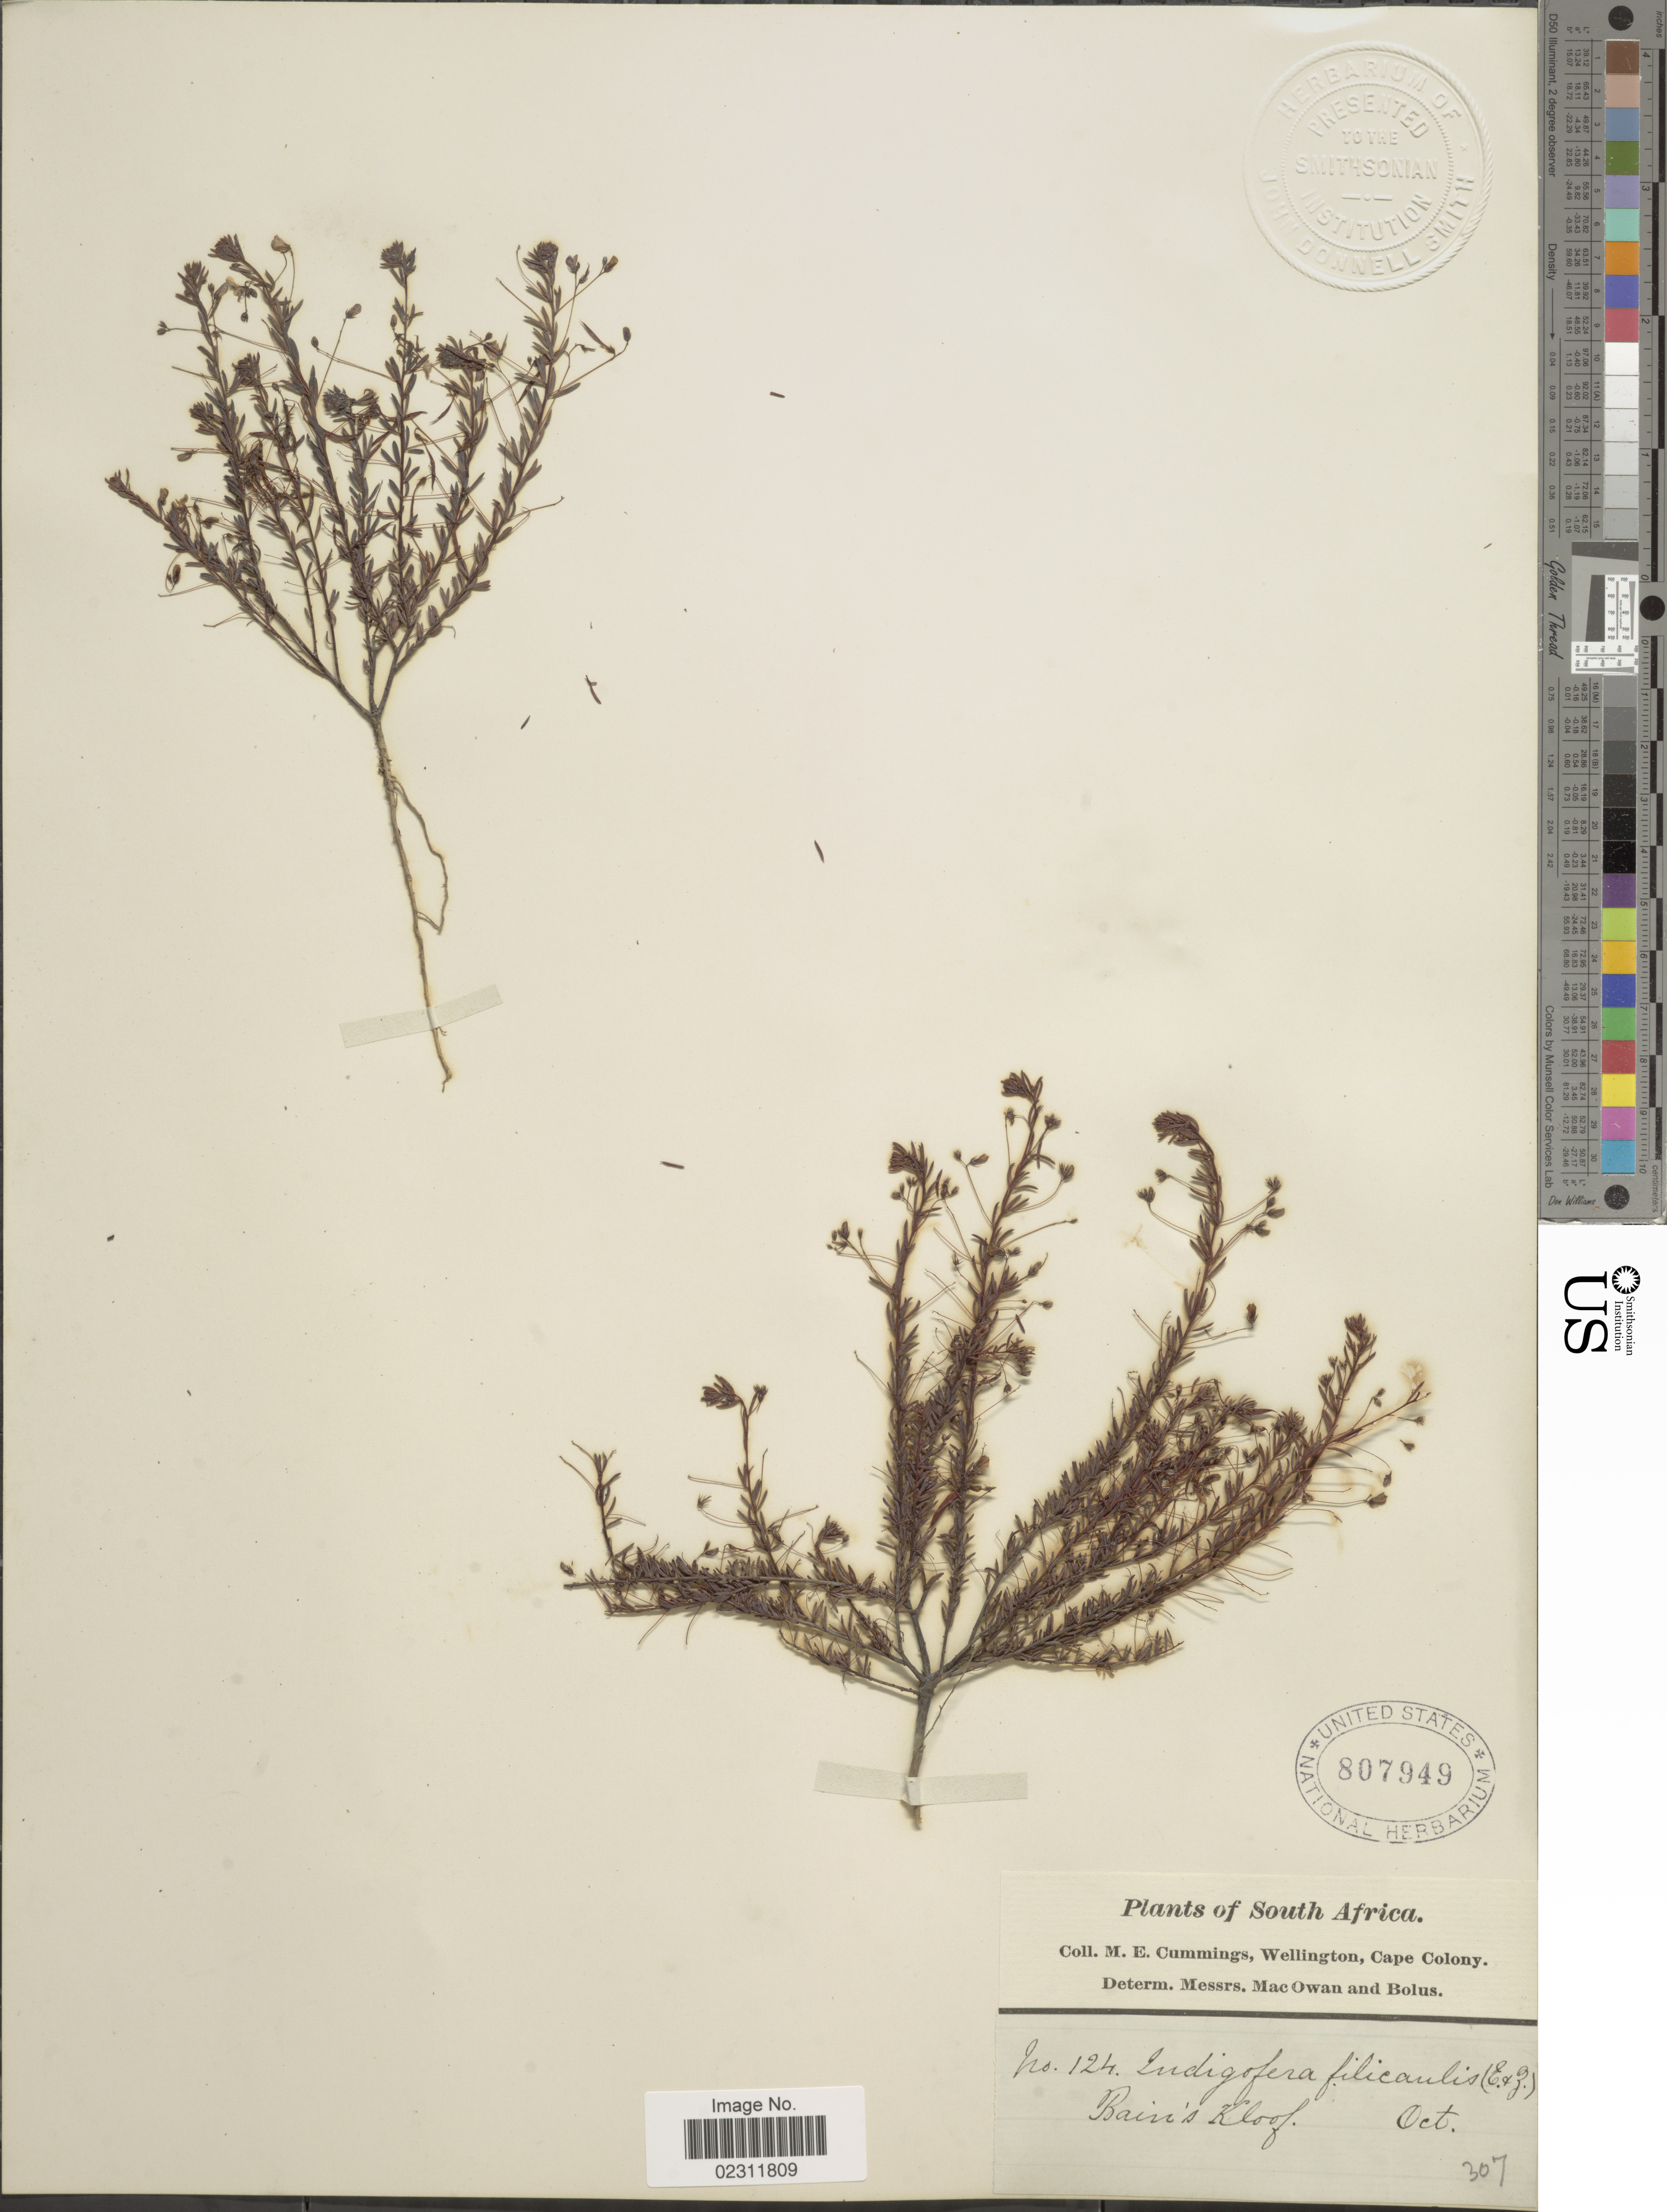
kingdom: Plantae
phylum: Tracheophyta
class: Magnoliopsida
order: Fabales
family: Fabaceae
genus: Indigofera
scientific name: Indigofera filicaulis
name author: Eckl. & Zeyh.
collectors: M. E. Cummings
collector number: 124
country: South Africa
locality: Bains Kloof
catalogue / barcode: US 807949